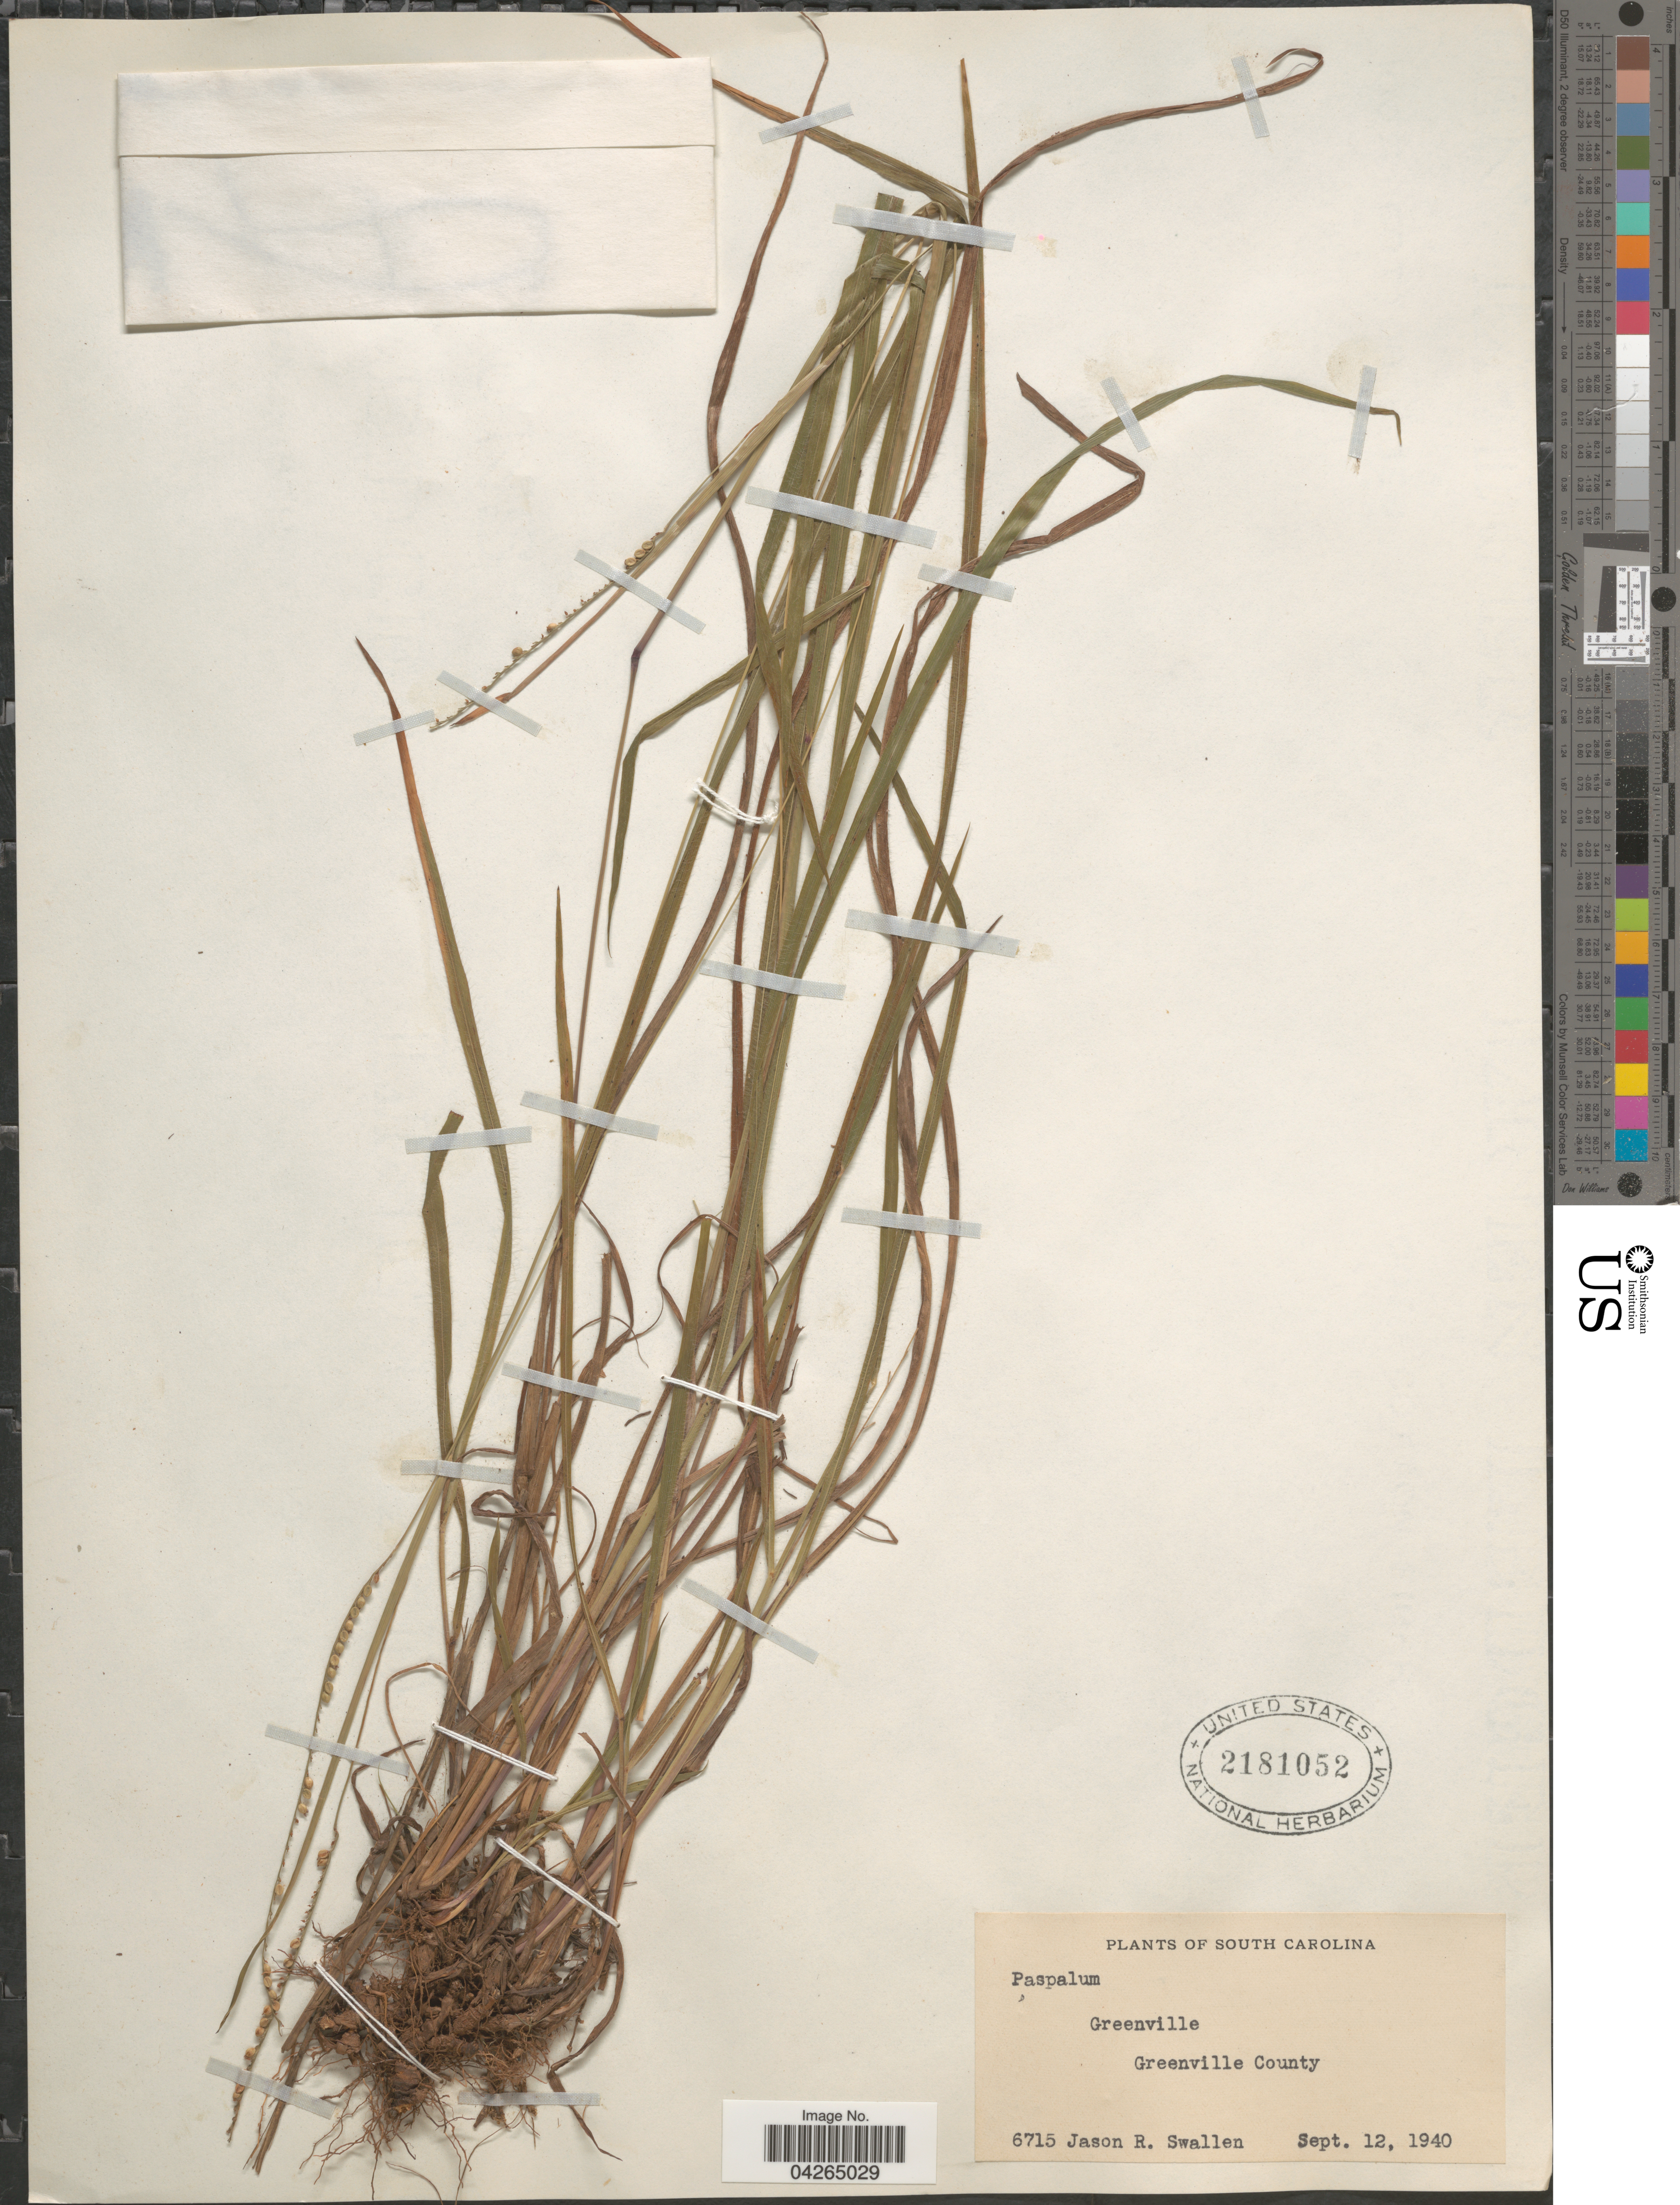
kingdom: Plantae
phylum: Tracheophyta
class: Liliopsida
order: Poales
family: Poaceae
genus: Paspalum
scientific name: Paspalum sp.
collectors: J. R. Swallen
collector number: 6715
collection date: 1940-09-12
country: United States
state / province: South Carolina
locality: Greenville. Greenville County.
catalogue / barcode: US 2181052